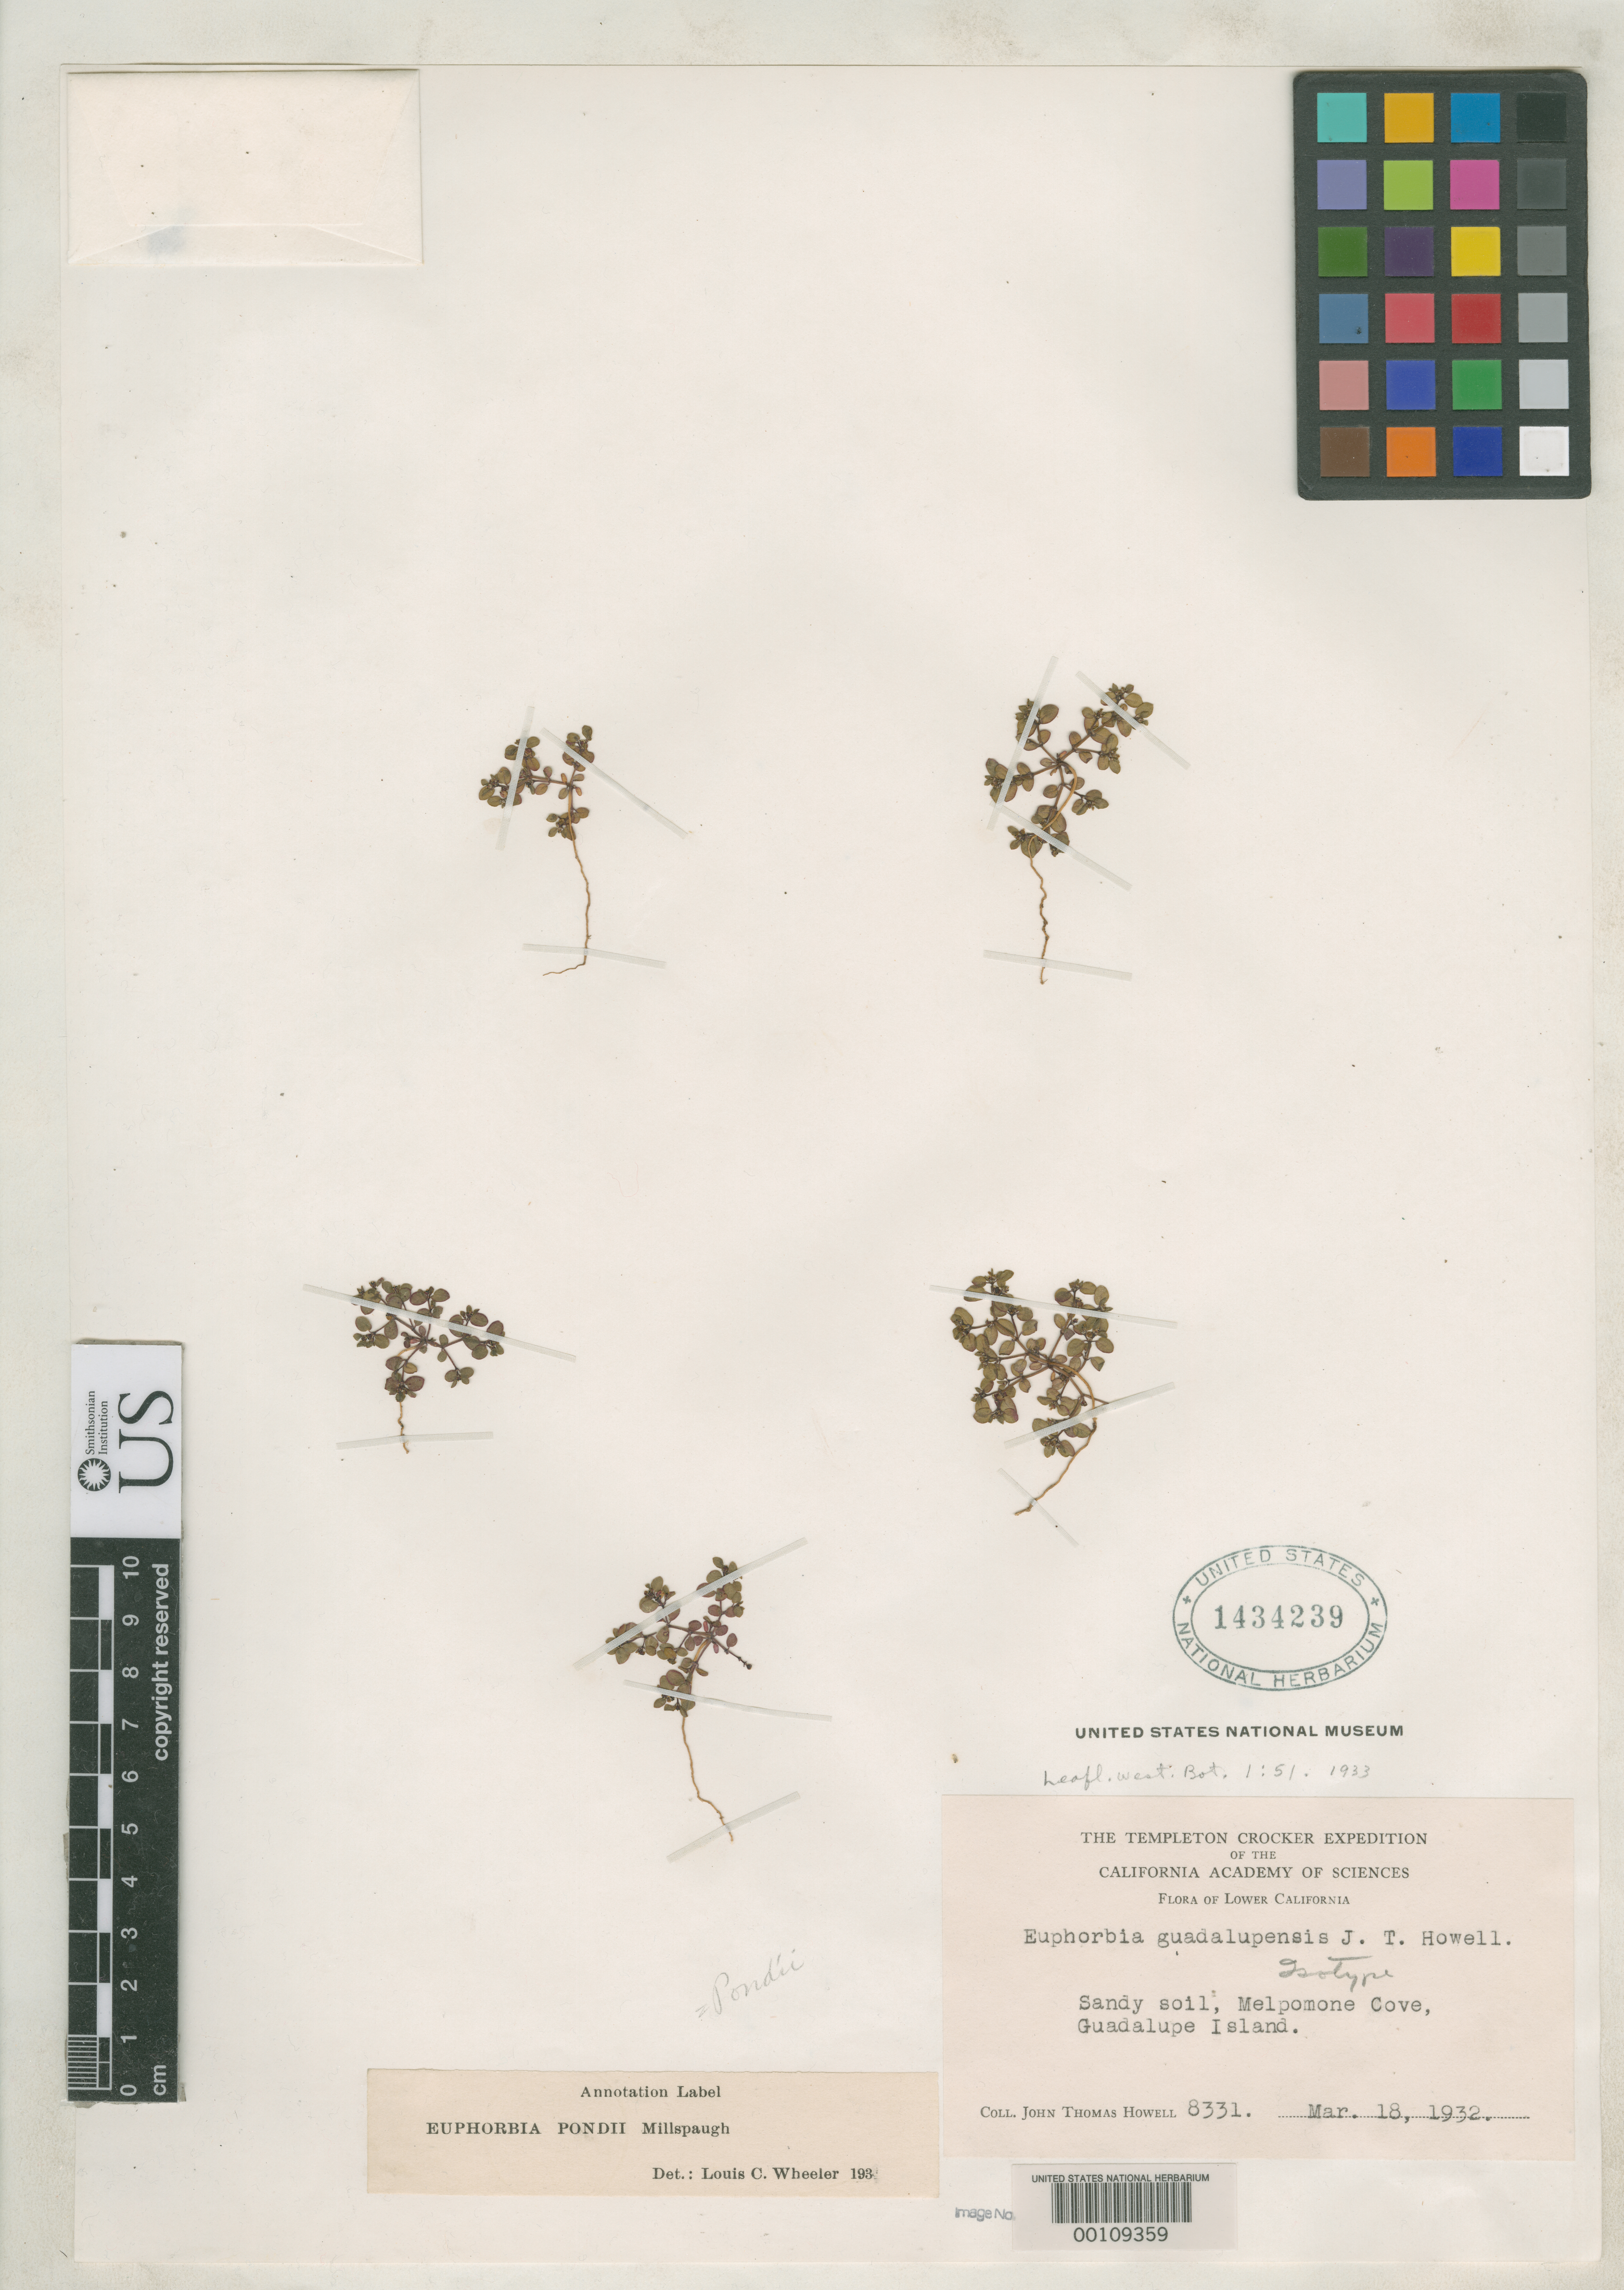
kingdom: Plantae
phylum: Tracheophyta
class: Magnoliopsida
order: Malpighiales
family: Euphorbiaceae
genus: Euphorbia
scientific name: Euphorbia guadalupensis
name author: J.T. Howell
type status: Isotype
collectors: J. T. Howell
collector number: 8331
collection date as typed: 18 Mar 1932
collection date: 1932-03-18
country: Mexico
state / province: Baja California Norte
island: Guadalupe Island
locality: Melpomone Cove.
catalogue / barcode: US 1434239